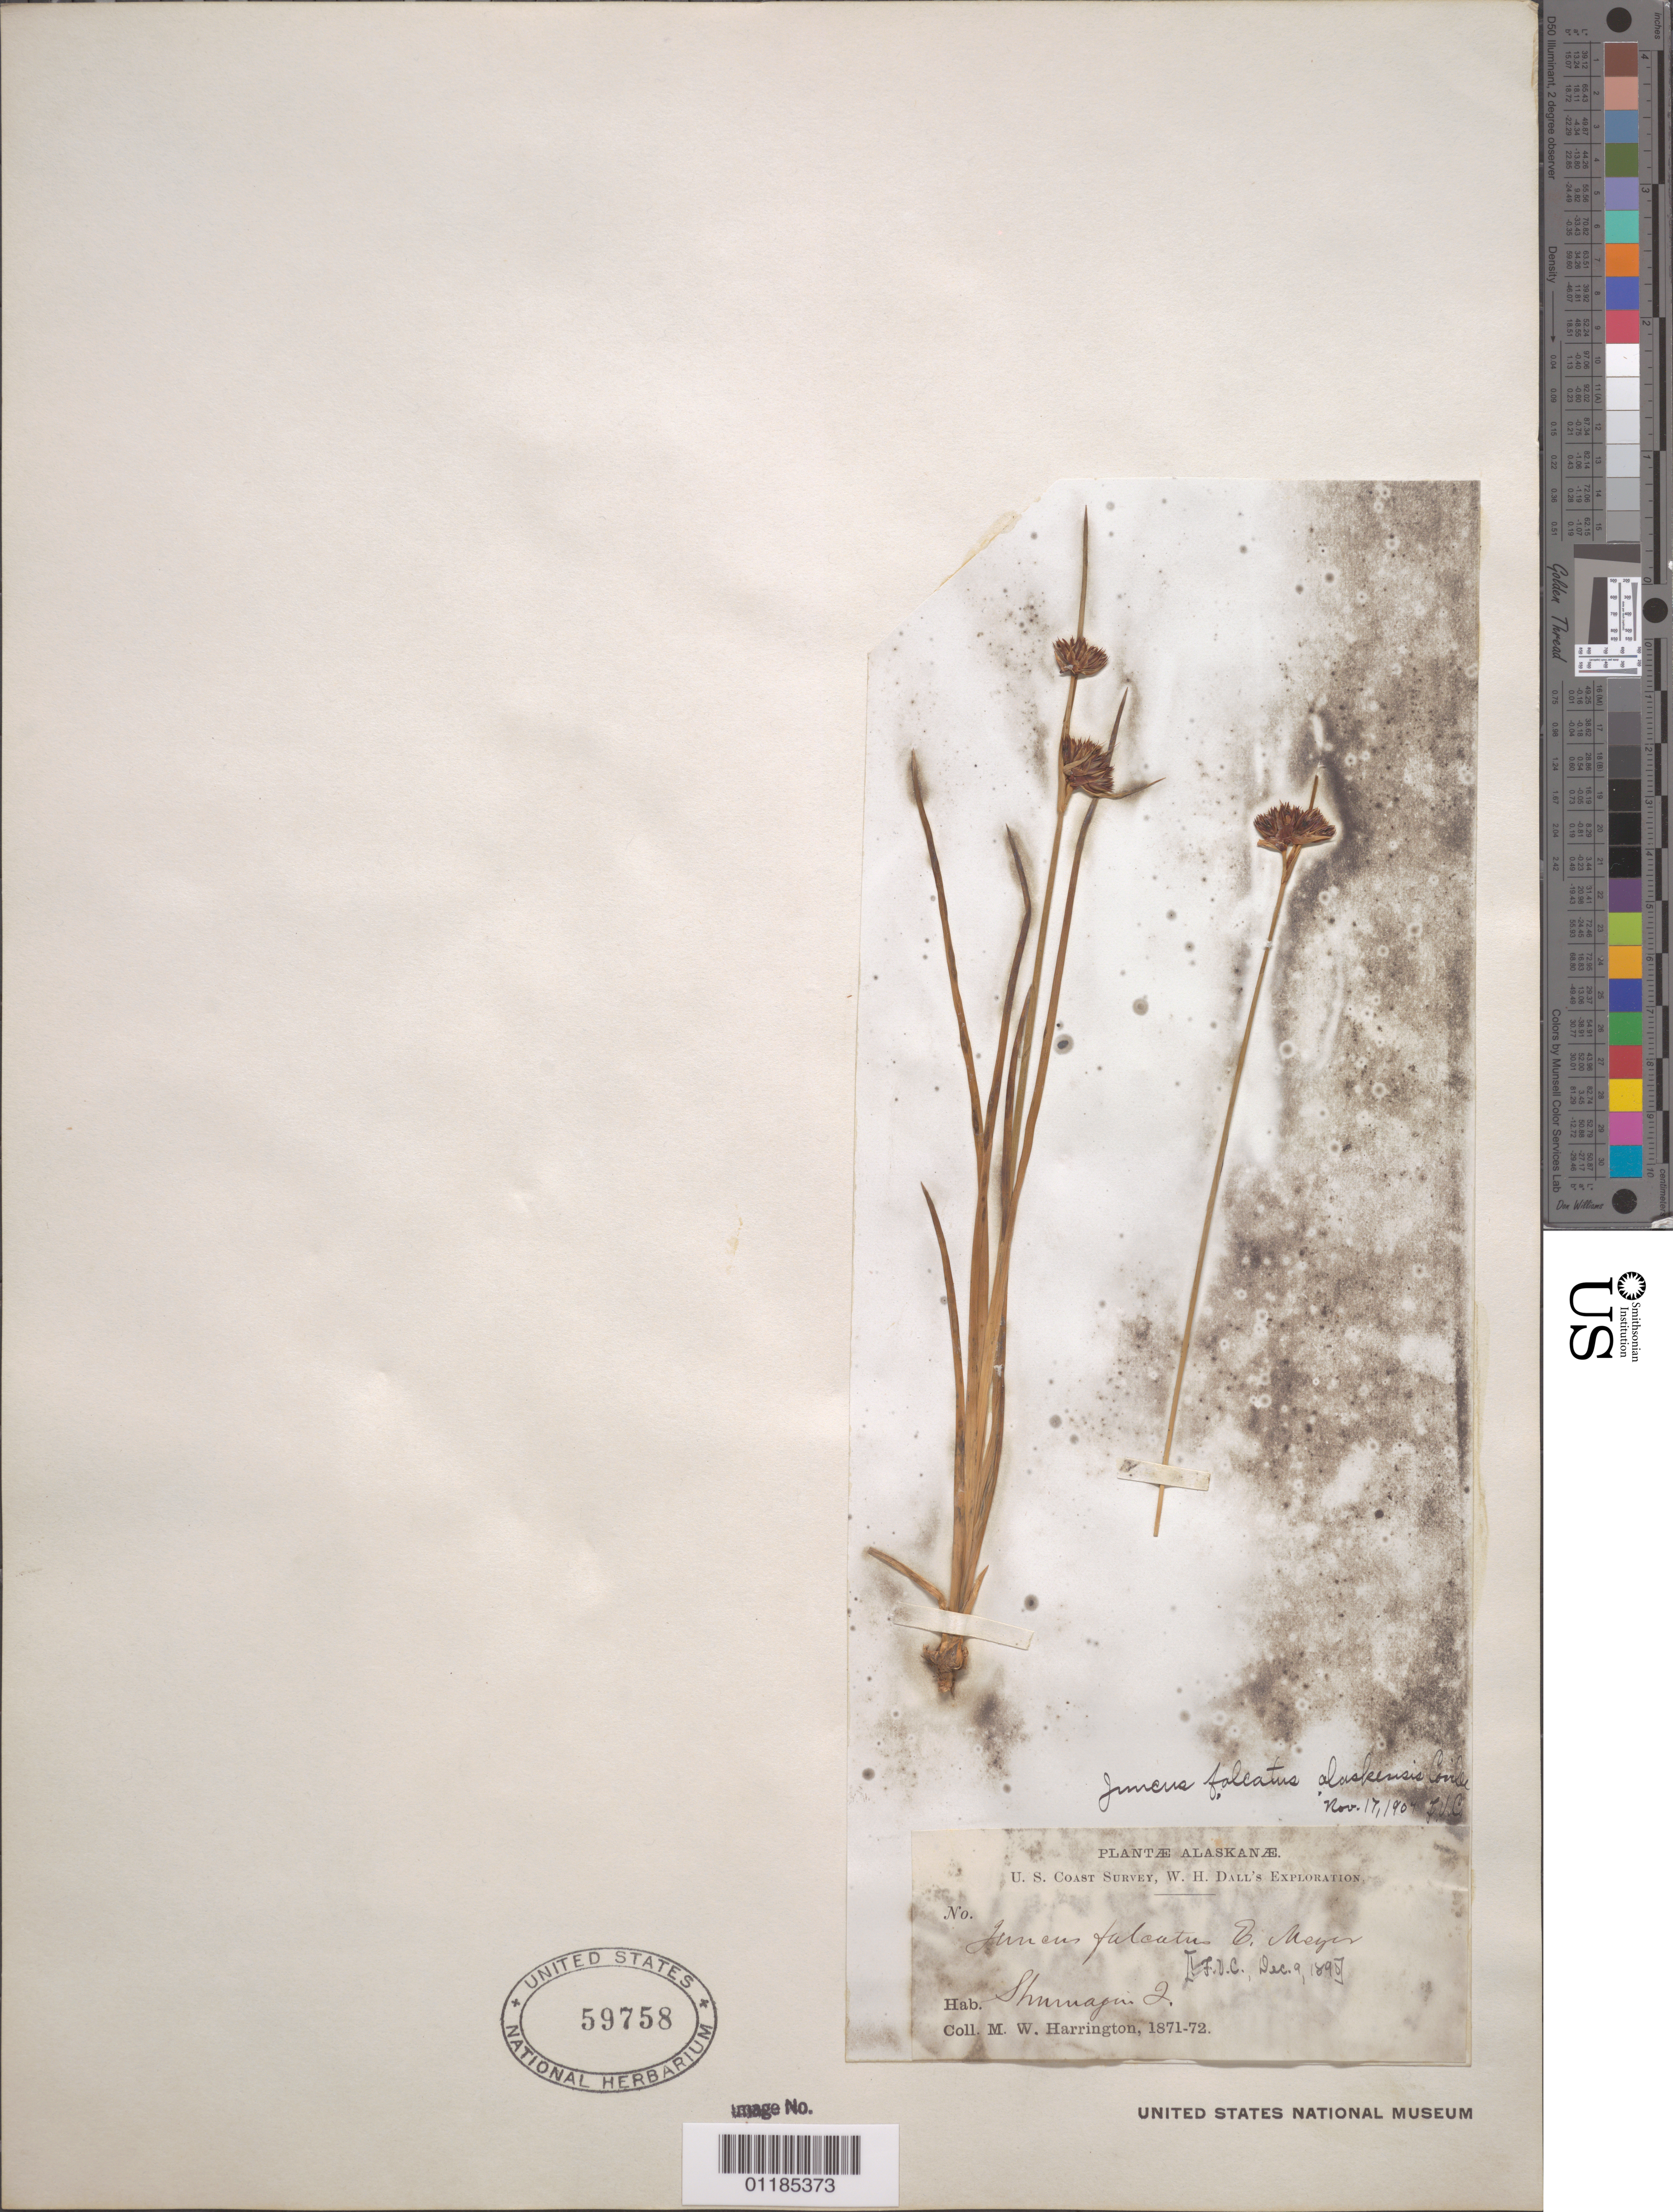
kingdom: Plantae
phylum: Tracheophyta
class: Liliopsida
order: Poales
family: Juncaceae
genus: Juncus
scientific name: Juncus falcatus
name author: E. Mey.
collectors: M. W. Harrington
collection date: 1871/1872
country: United States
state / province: Alaska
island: Shumagin Is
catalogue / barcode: US 59758